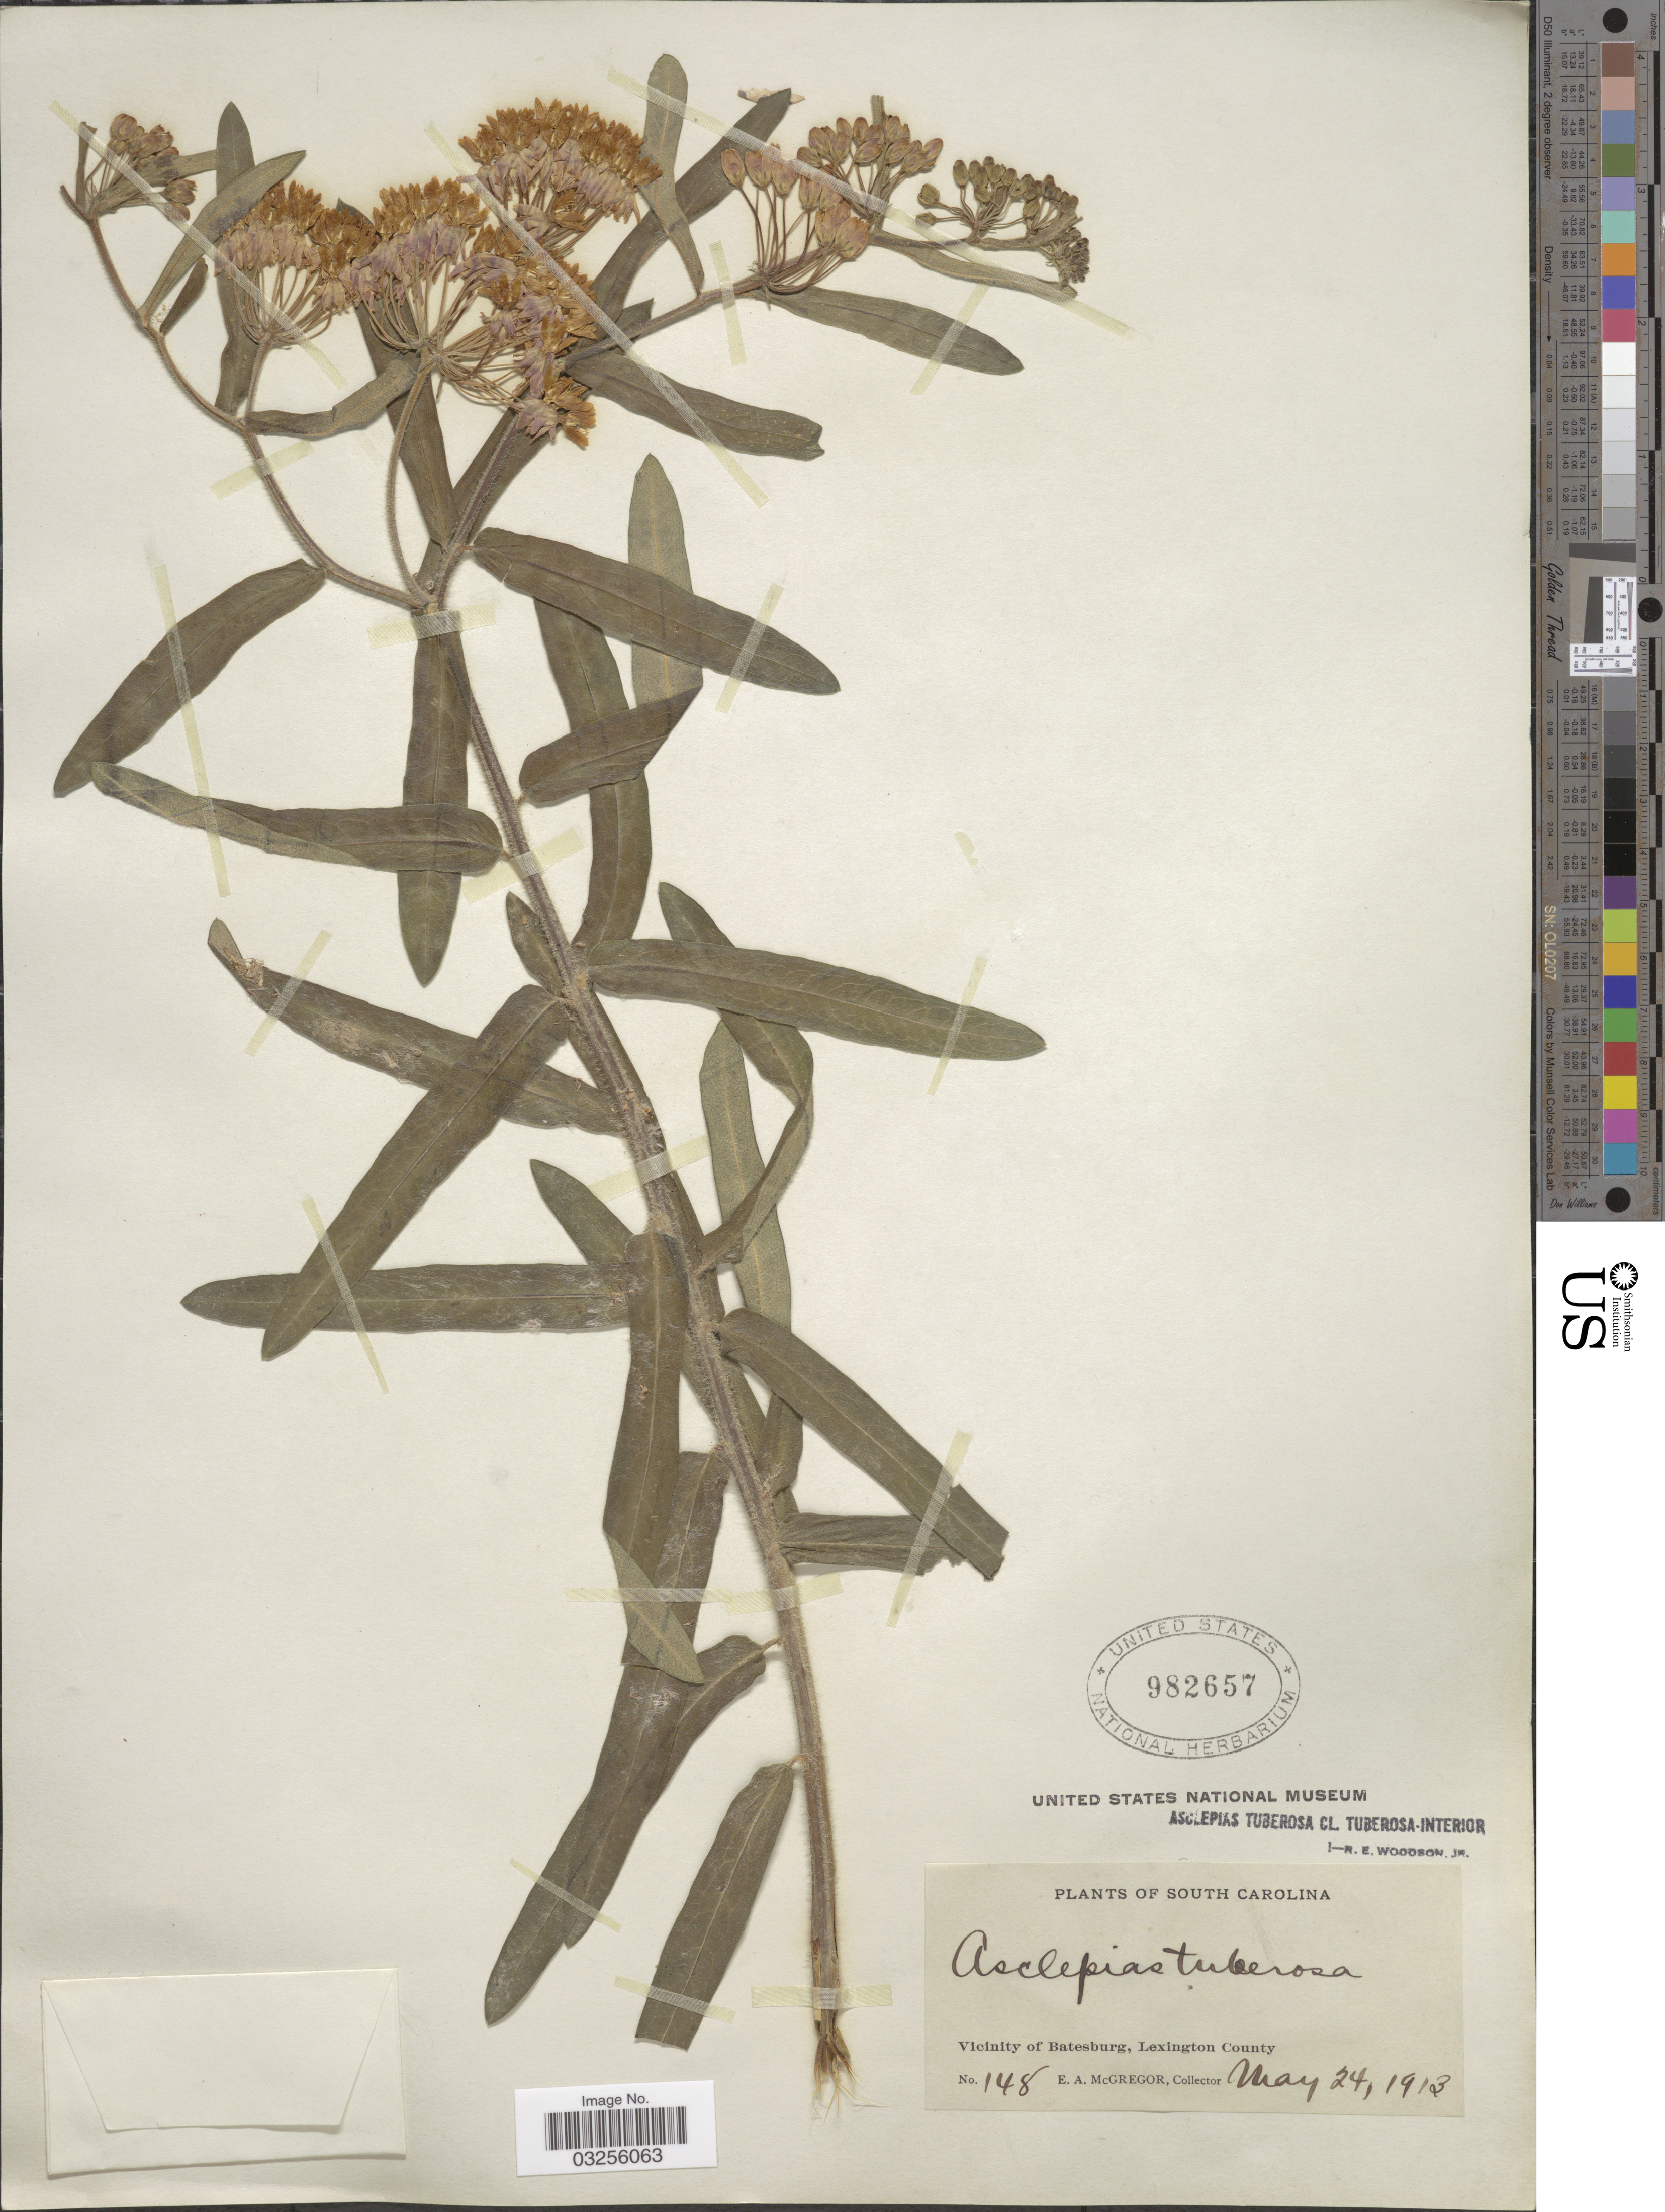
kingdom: Plantae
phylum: Tracheophyta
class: Magnoliopsida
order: Gentianales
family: Apocynaceae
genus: Asclepias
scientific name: Asclepias tuberosa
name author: L.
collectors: E. A. McGregor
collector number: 148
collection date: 1913-05-24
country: United States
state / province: South Carolina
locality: Vicinity of Batesburg, Lexington County.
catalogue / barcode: US 982657